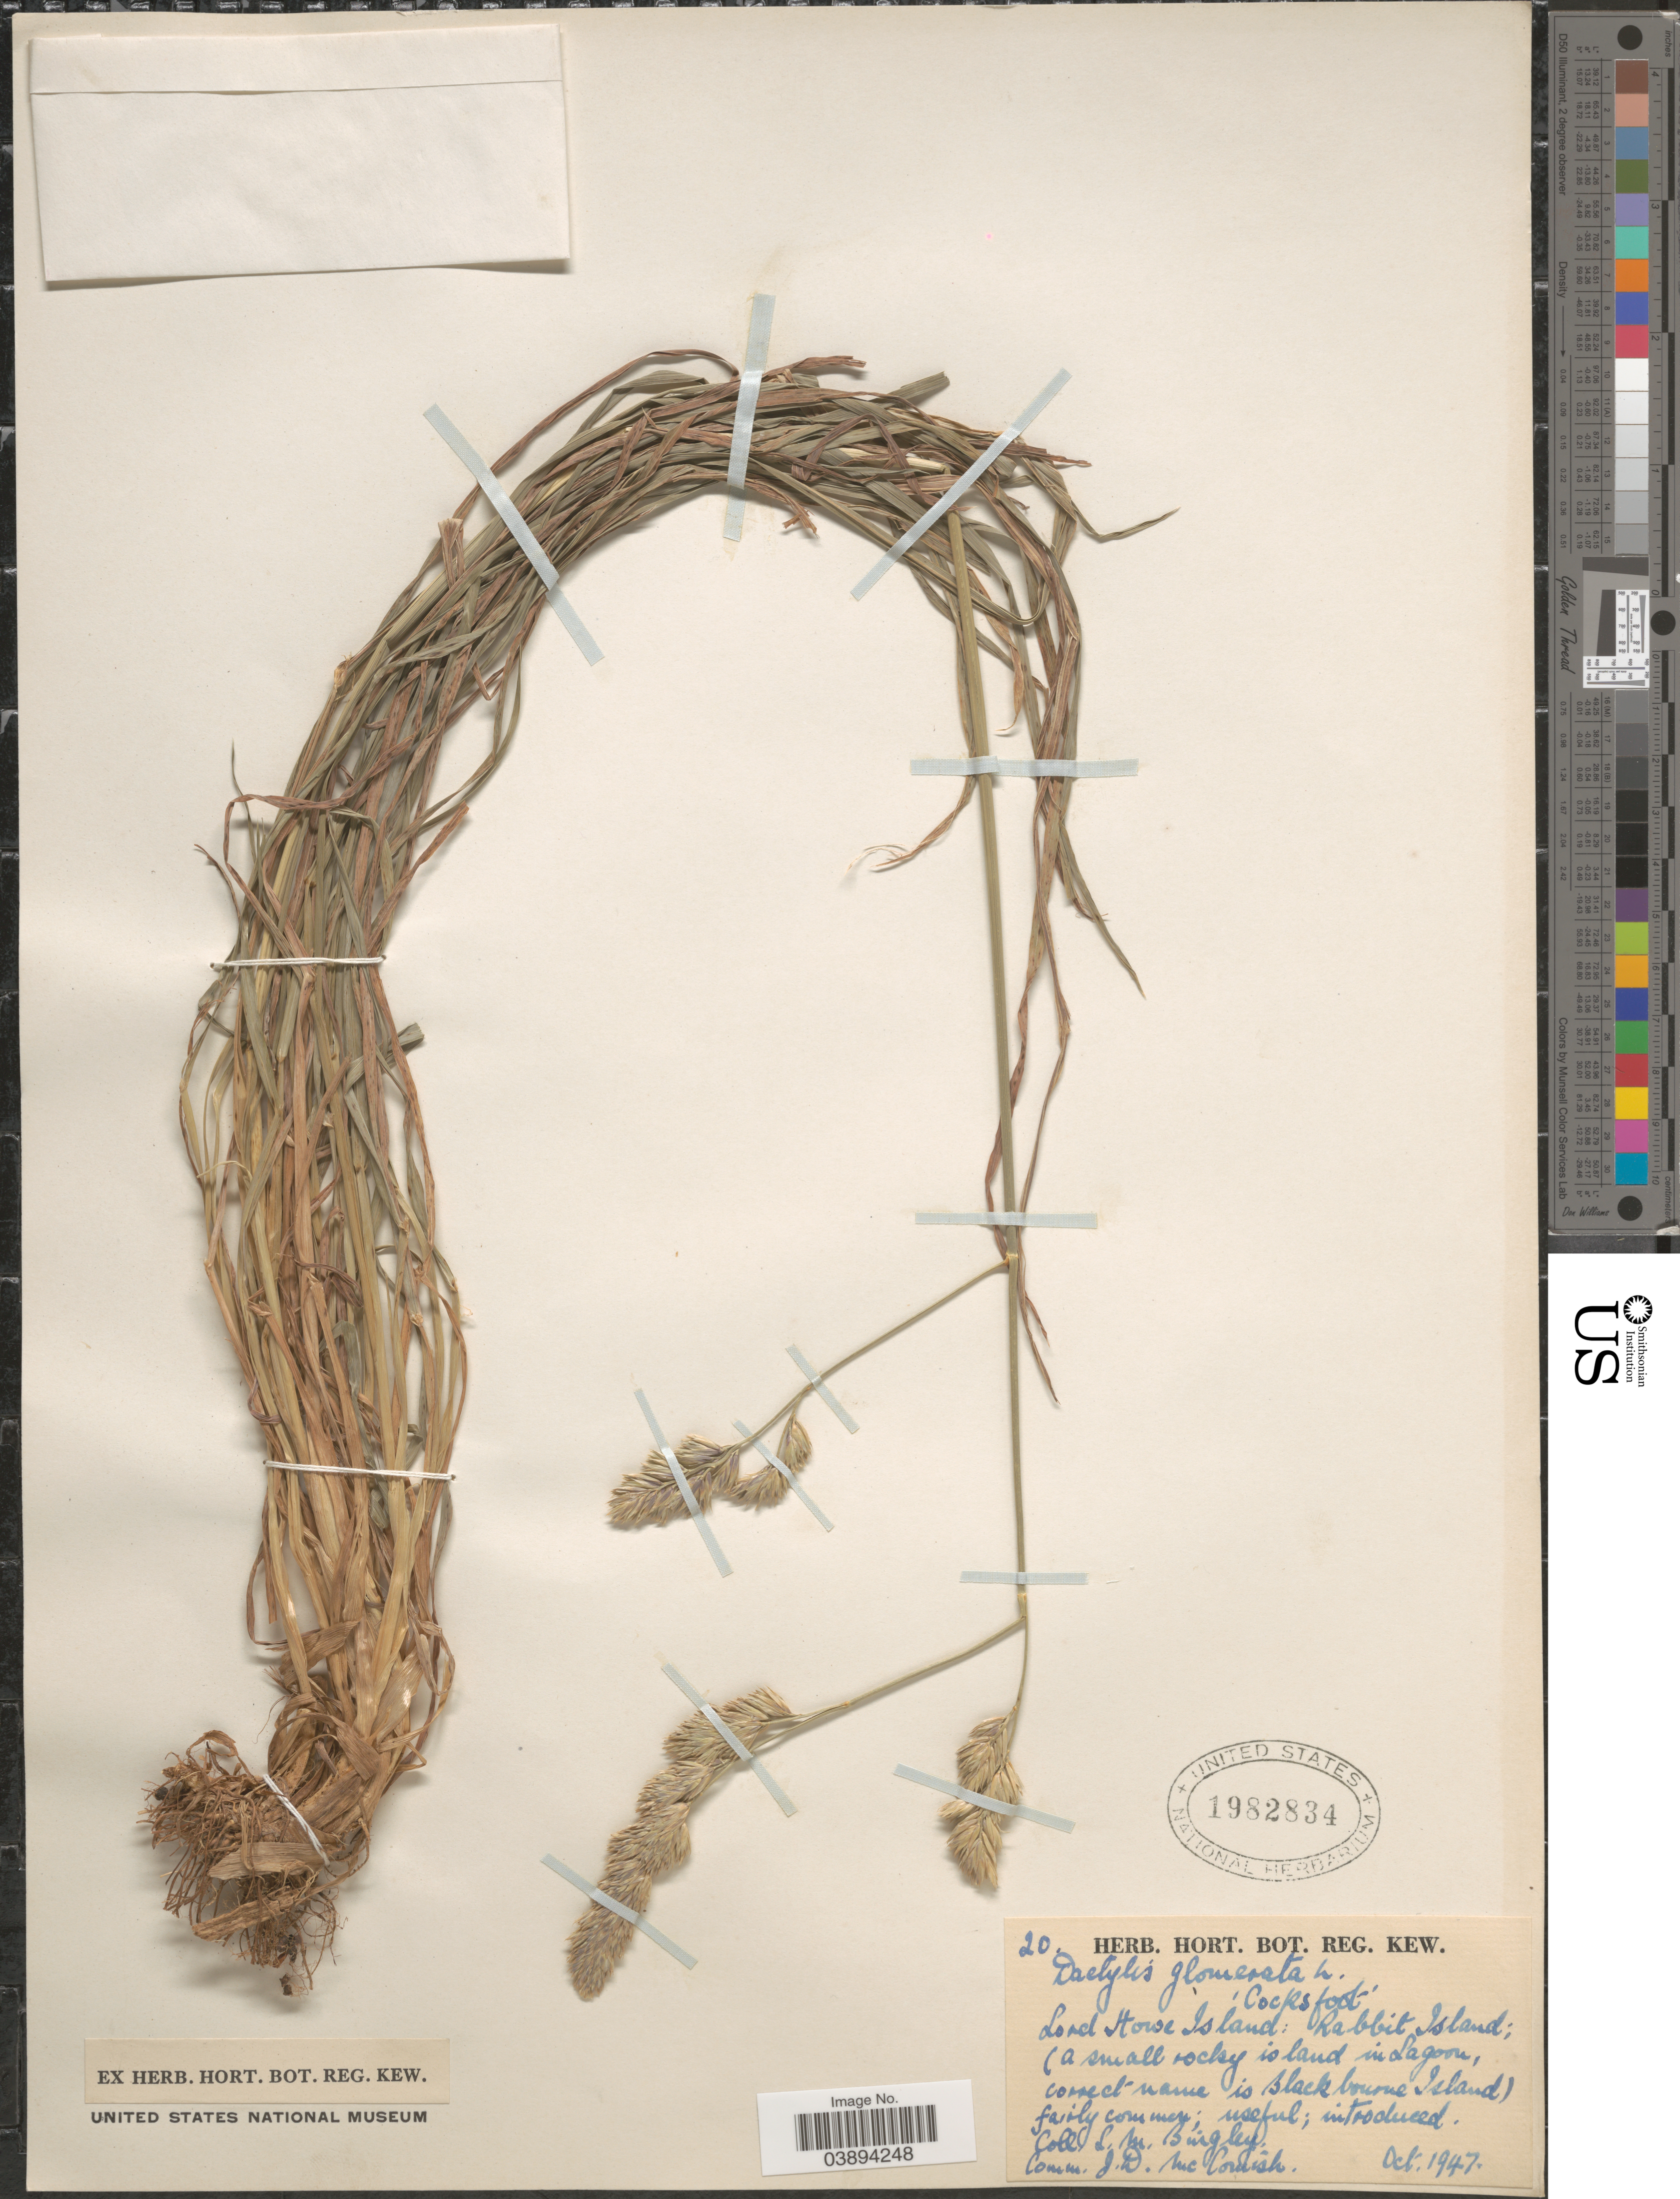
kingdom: Plantae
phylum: Tracheophyta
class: Liliopsida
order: Poales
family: Poaceae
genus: Dactylis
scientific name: Dactylis glomerata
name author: L.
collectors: L. Brigley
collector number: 20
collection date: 1947-10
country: Australia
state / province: New South Wales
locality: Lord Howe Island: Rabbit Island: (a small rocky island in Lagoon, Blackbourne Island).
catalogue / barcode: US 1982834